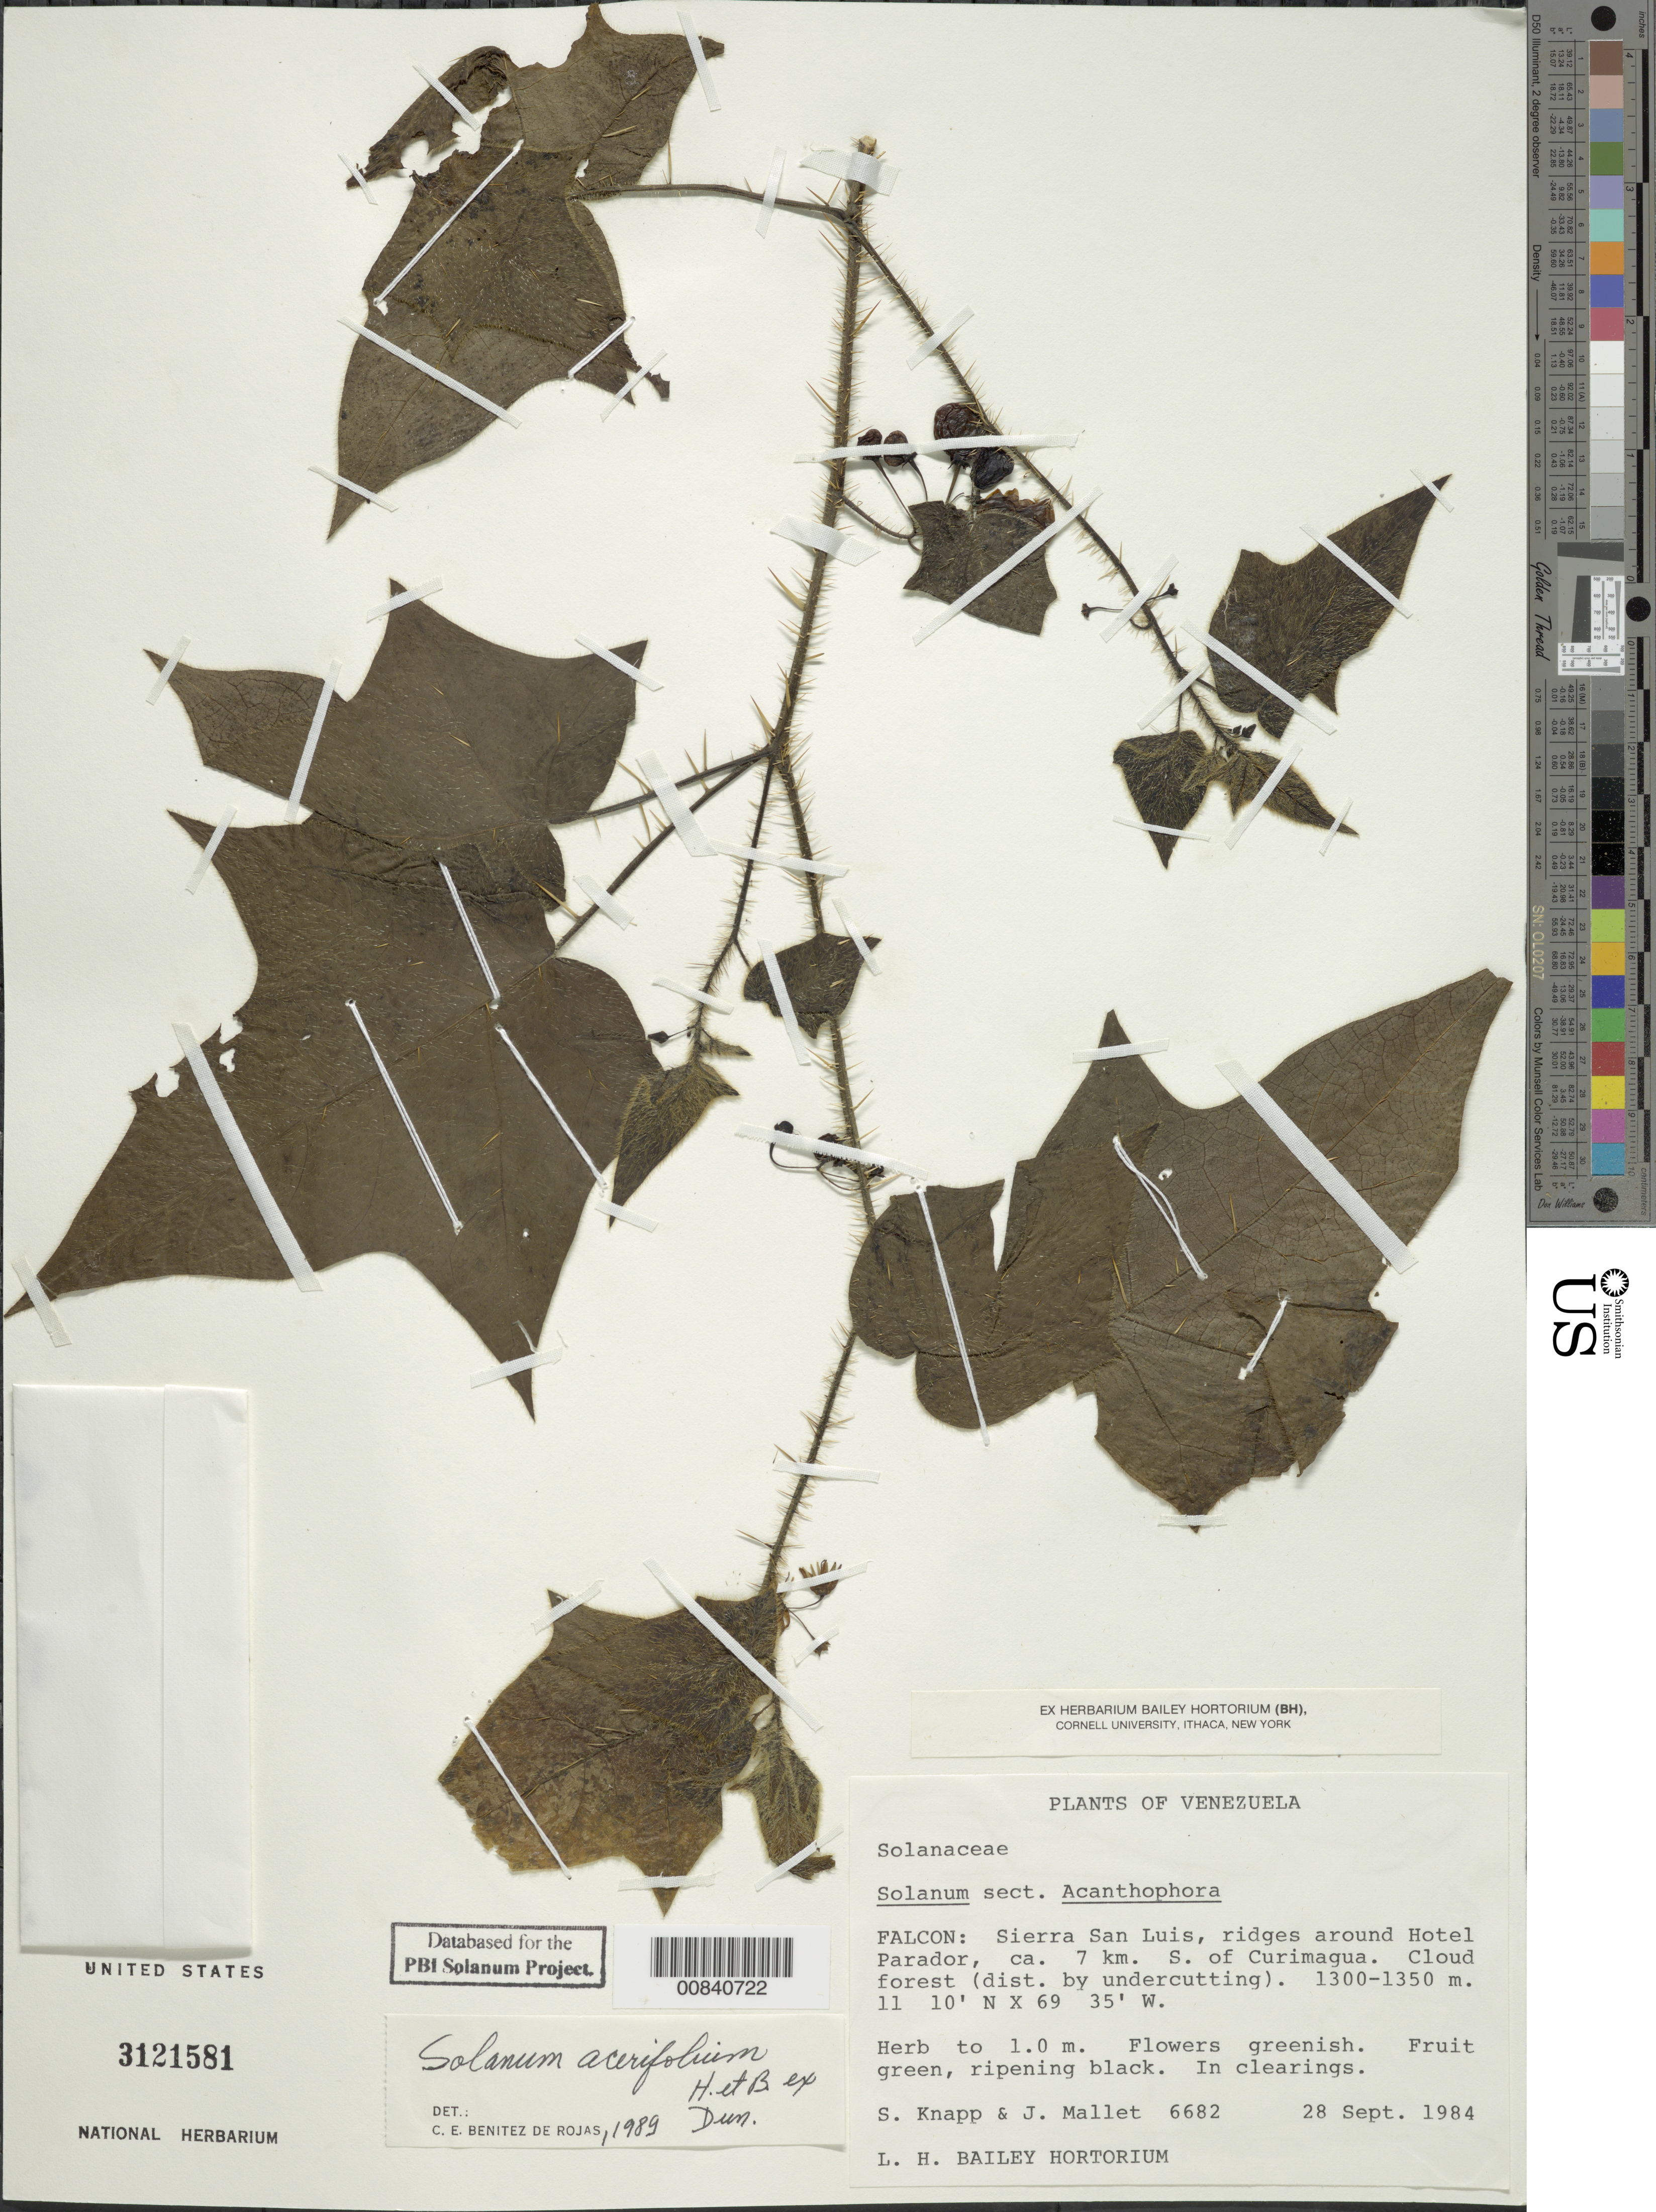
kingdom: Plantae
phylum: Tracheophyta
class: Magnoliopsida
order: Solanales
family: Solanaceae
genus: Solanum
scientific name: Solanum acerifolium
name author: Humb. & Bonpl. ex Dunal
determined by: Benítez, C. E.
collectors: S. Knapp & J. Mallet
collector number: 6682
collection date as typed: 28 Sep 1984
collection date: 1984-09-28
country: Venezuela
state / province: Falcón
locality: Sierra San Luis, the ridges around Hotel Parador, ca. 7 km. S. of Curimagua.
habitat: Cloud forest (dist. by undercutting). In clearings.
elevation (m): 1300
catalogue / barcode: US 3121581